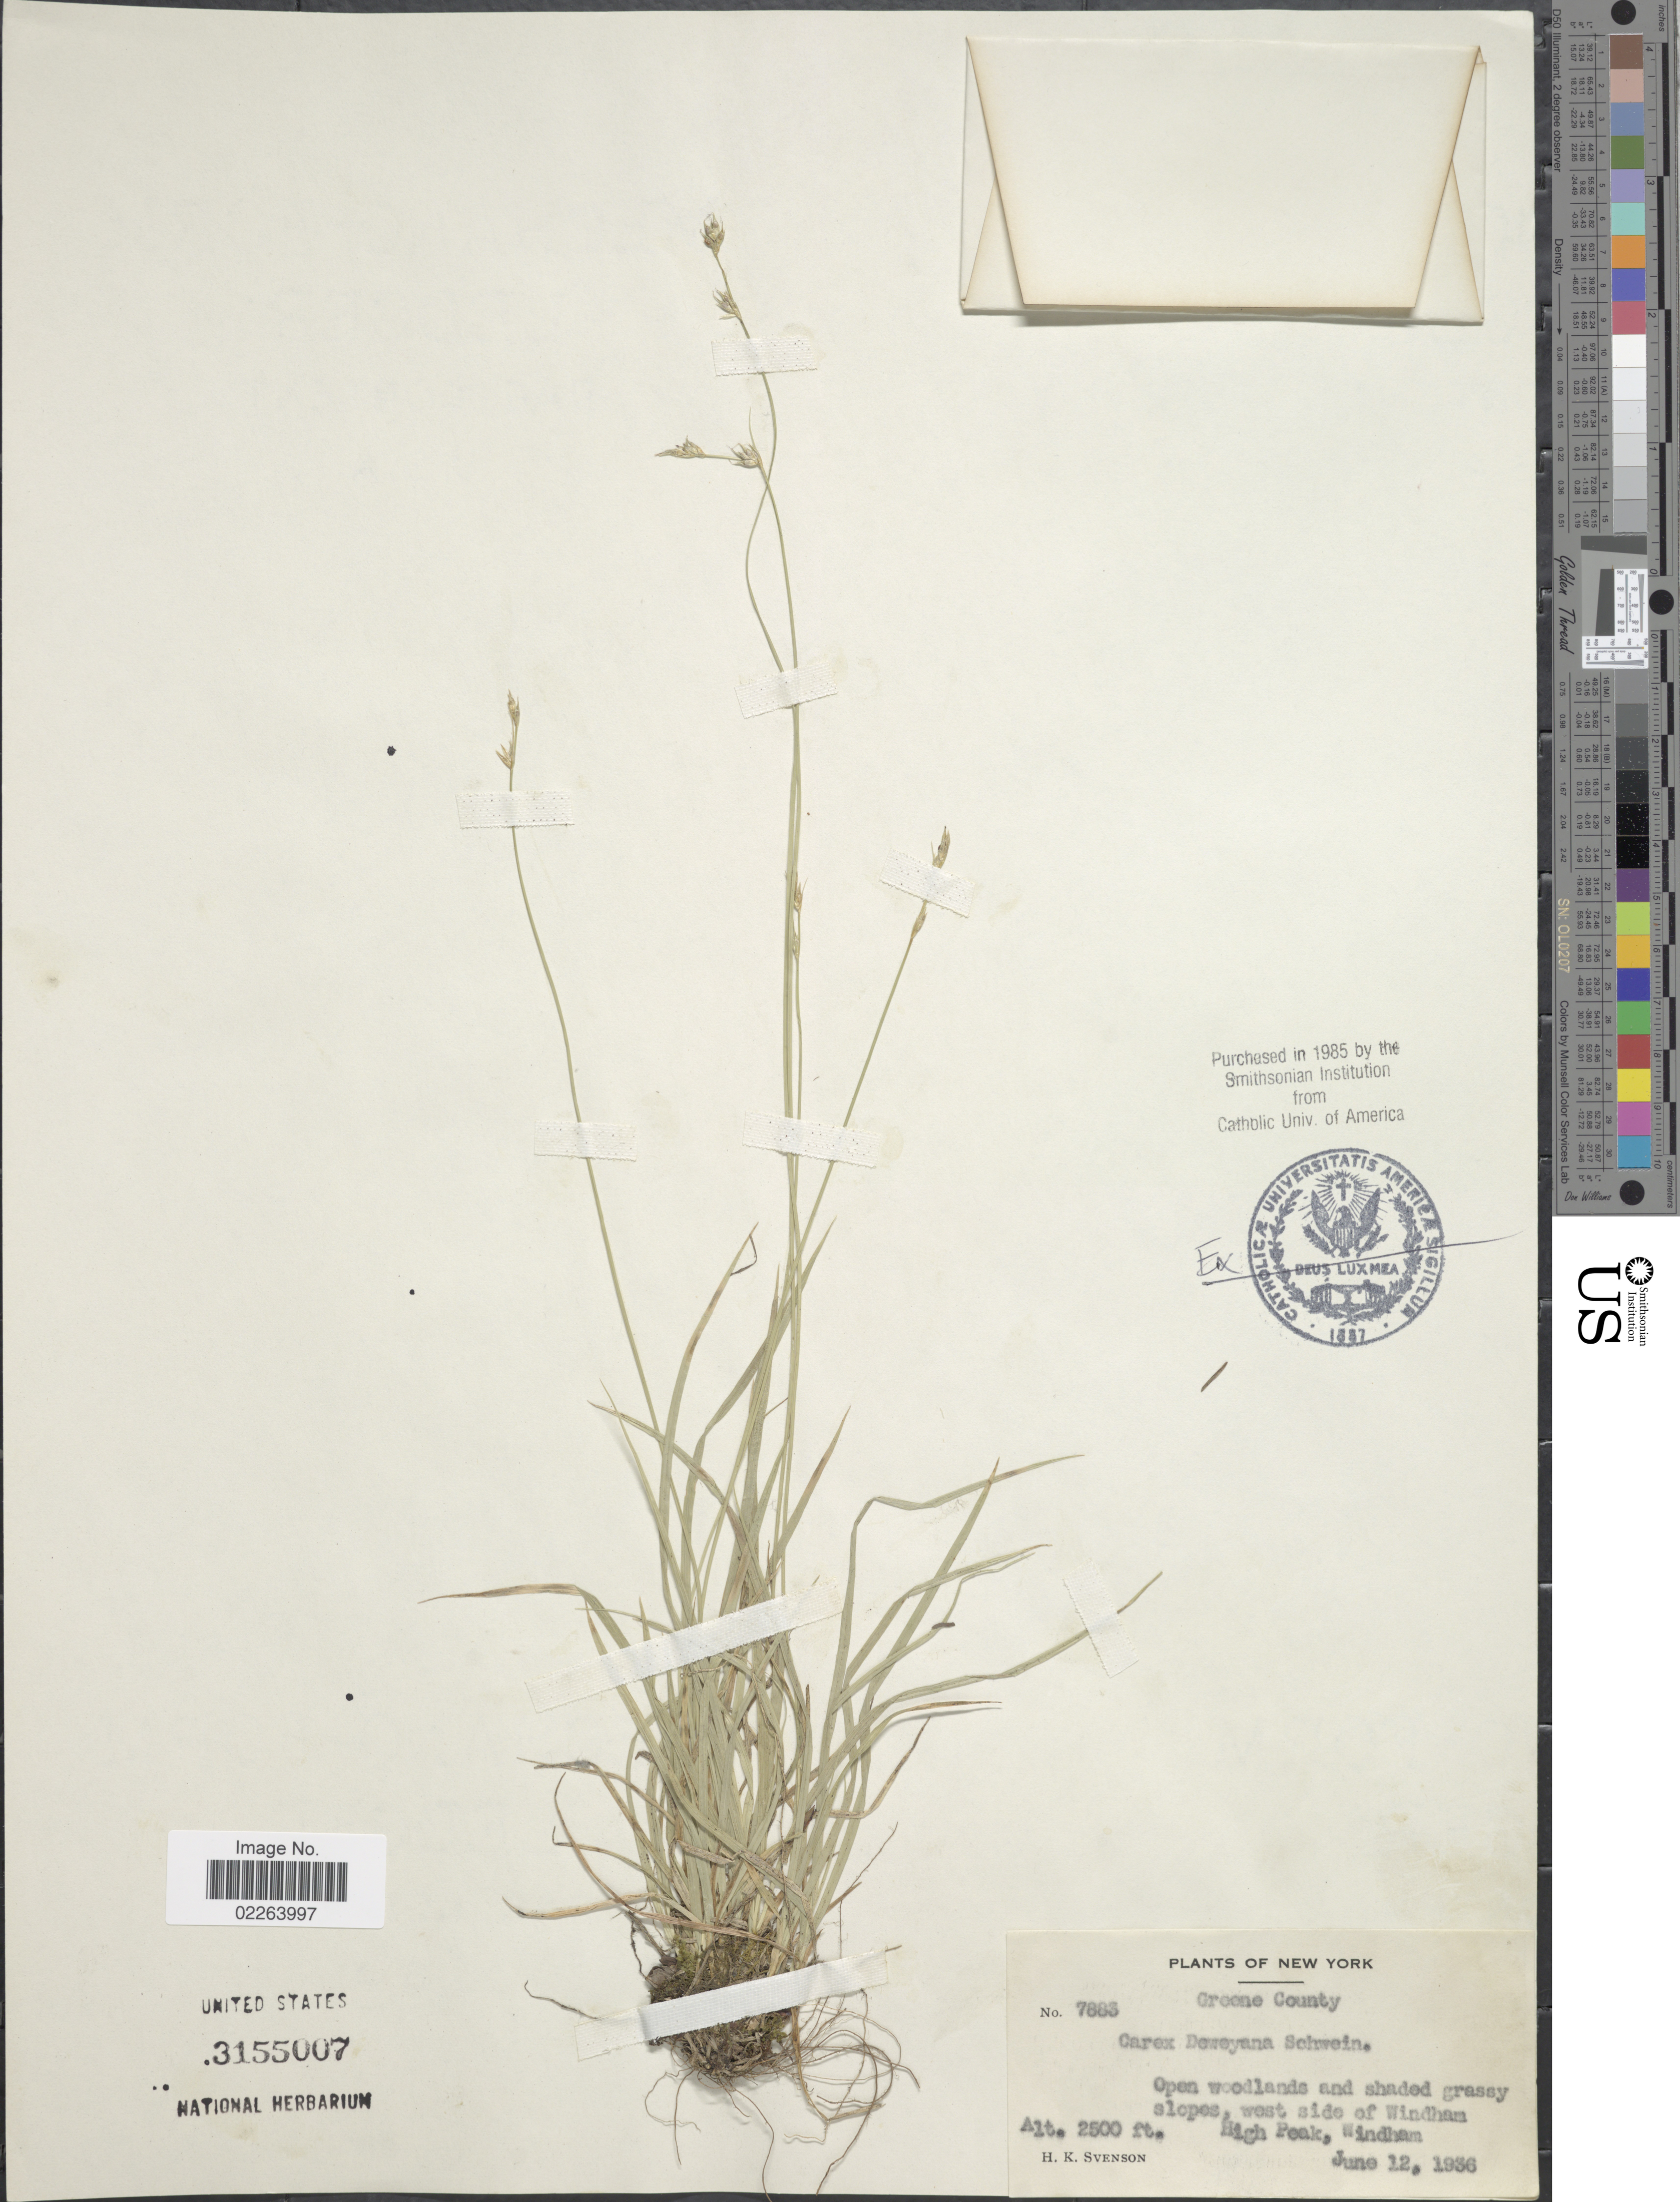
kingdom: Plantae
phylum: Tracheophyta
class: Liliopsida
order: Poales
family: Cyperaceae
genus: Carex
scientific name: Carex deweyana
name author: Schwein.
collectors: H. K. Svenson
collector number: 7883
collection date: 1936-06-12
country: United States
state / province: New York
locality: Green County, Open woodlands and shaded grassy slopes,w est side of Windham High Peak, Windham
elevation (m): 762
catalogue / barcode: US 3155007